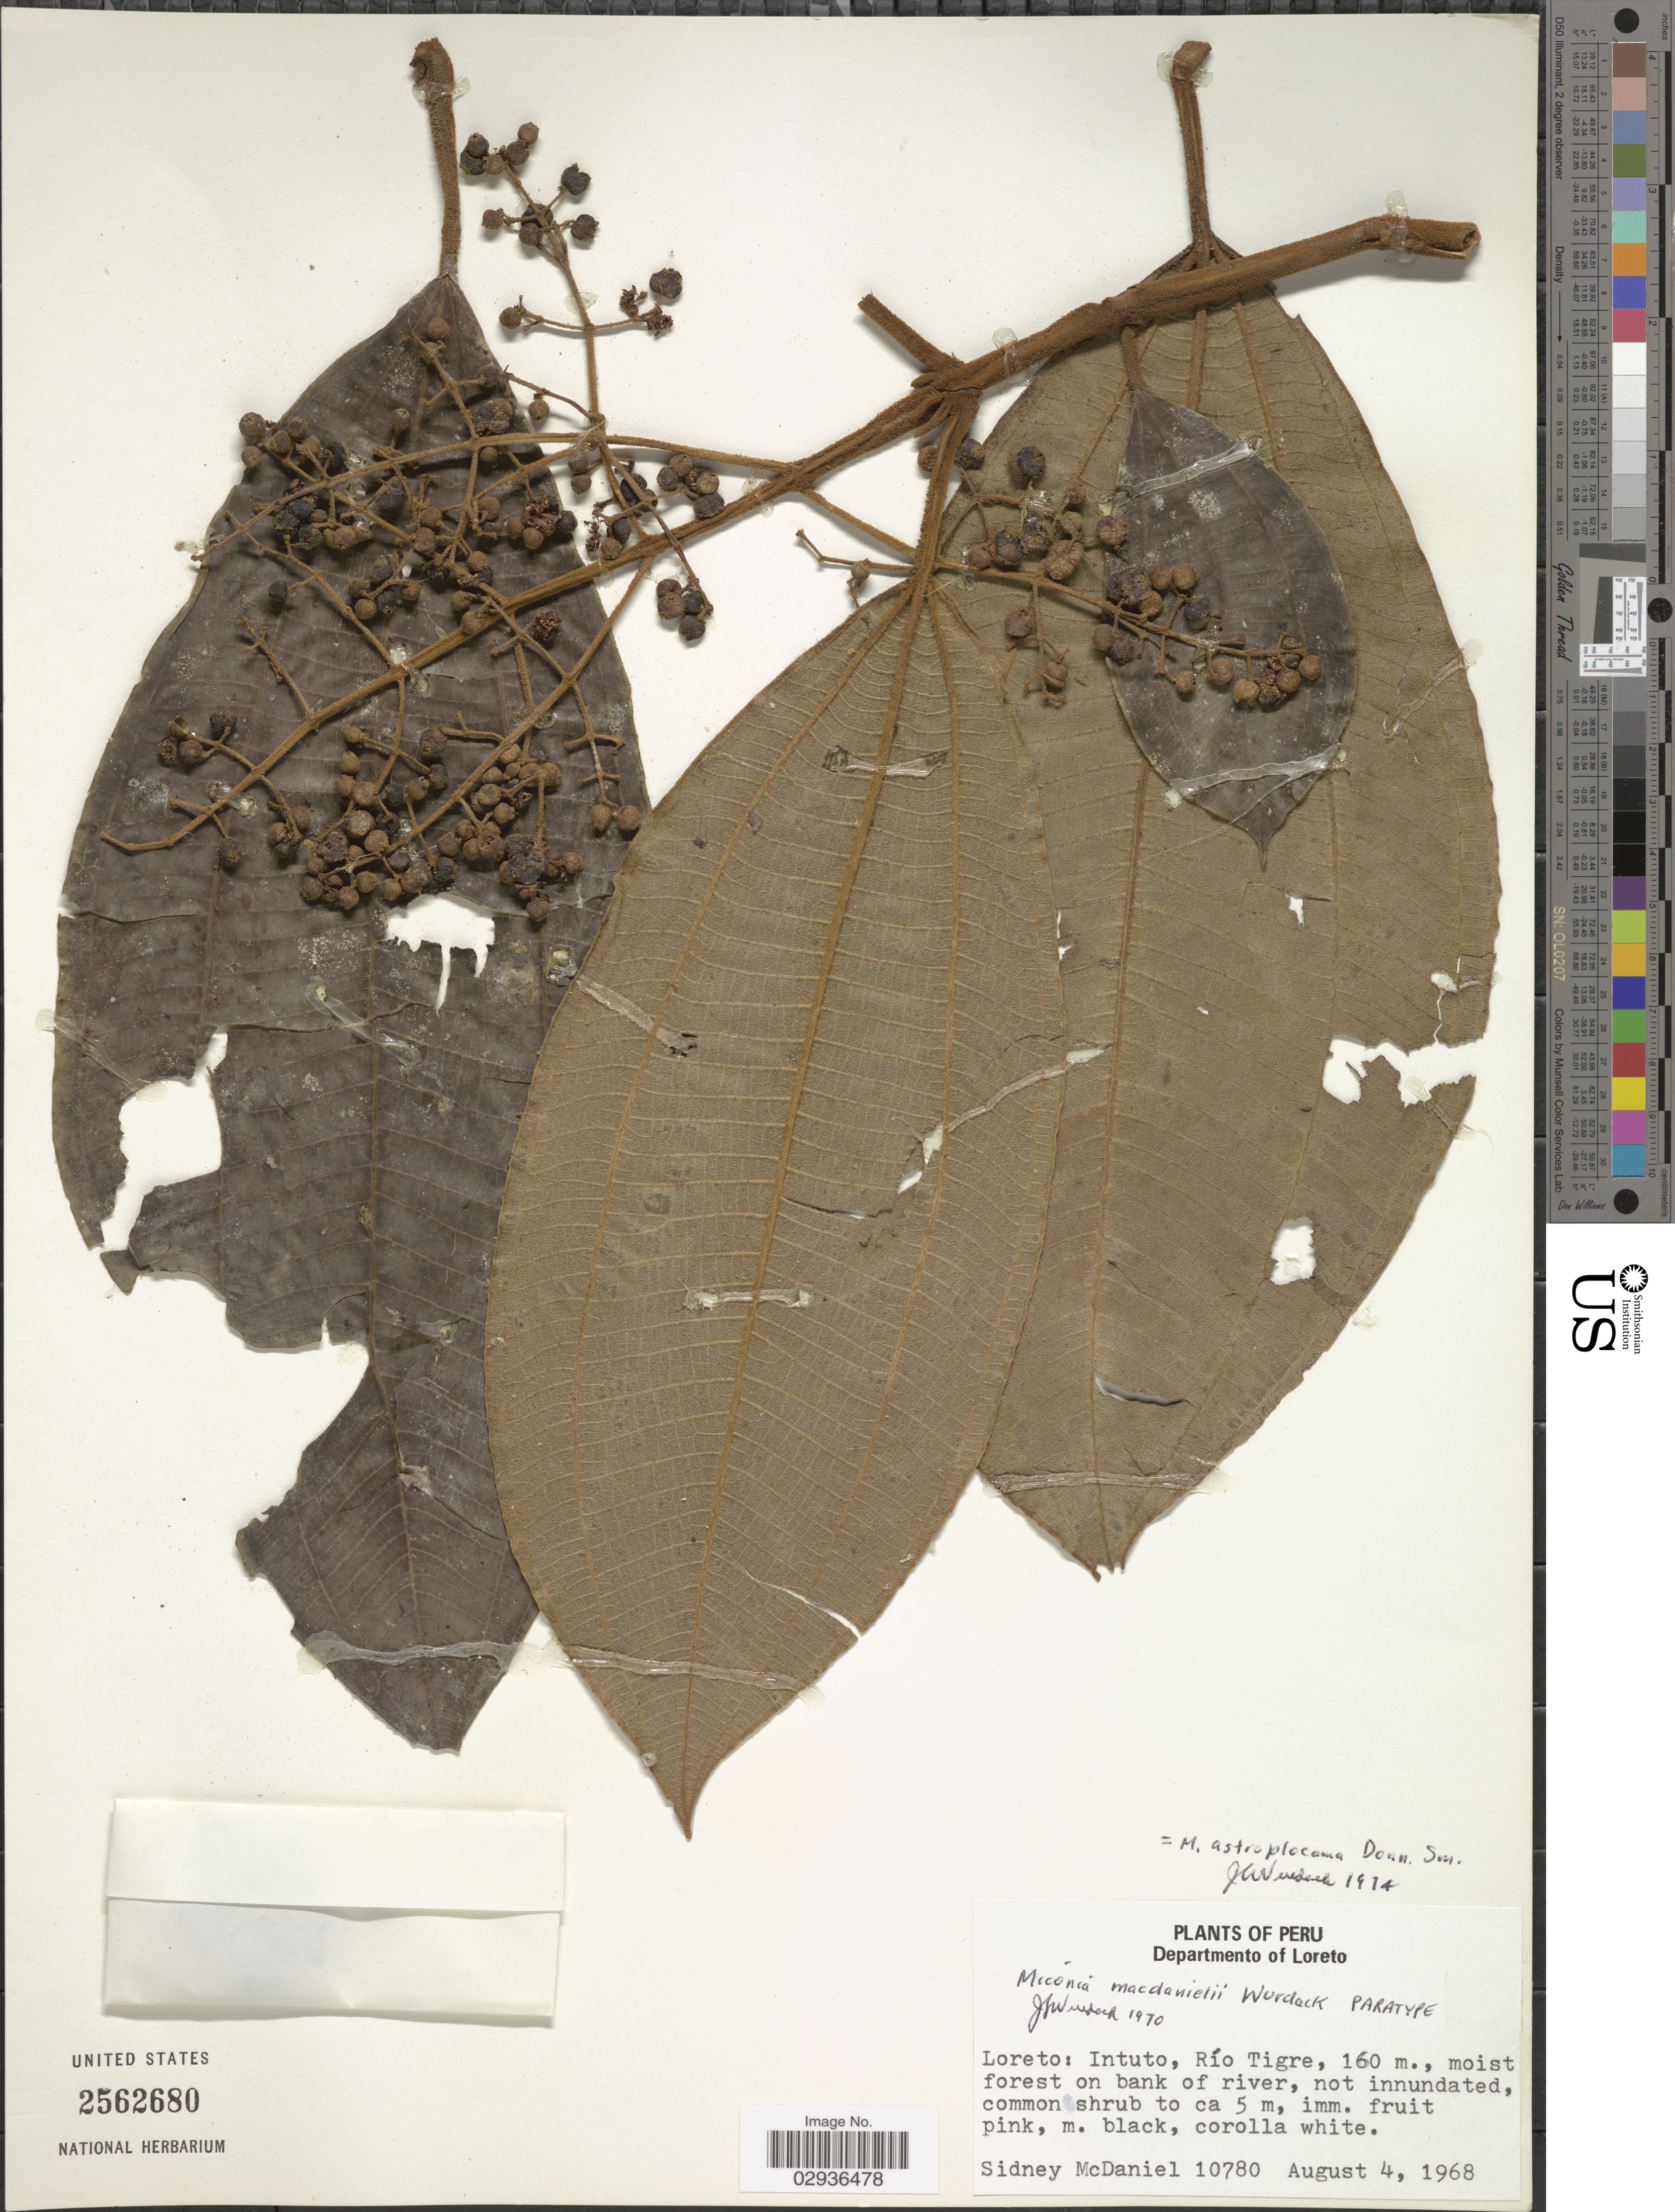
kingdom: Plantae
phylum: Tracheophyta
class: Magnoliopsida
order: Myrtales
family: Melastomataceae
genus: Miconia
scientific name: Miconia astroplocama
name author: Donn. Sm.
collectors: S. McDaniel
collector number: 10780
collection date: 1968-08-04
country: Peru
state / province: Loreto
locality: Intuto, Río Tigre. Departmento of Loreto.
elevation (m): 160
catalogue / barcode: US 2562680